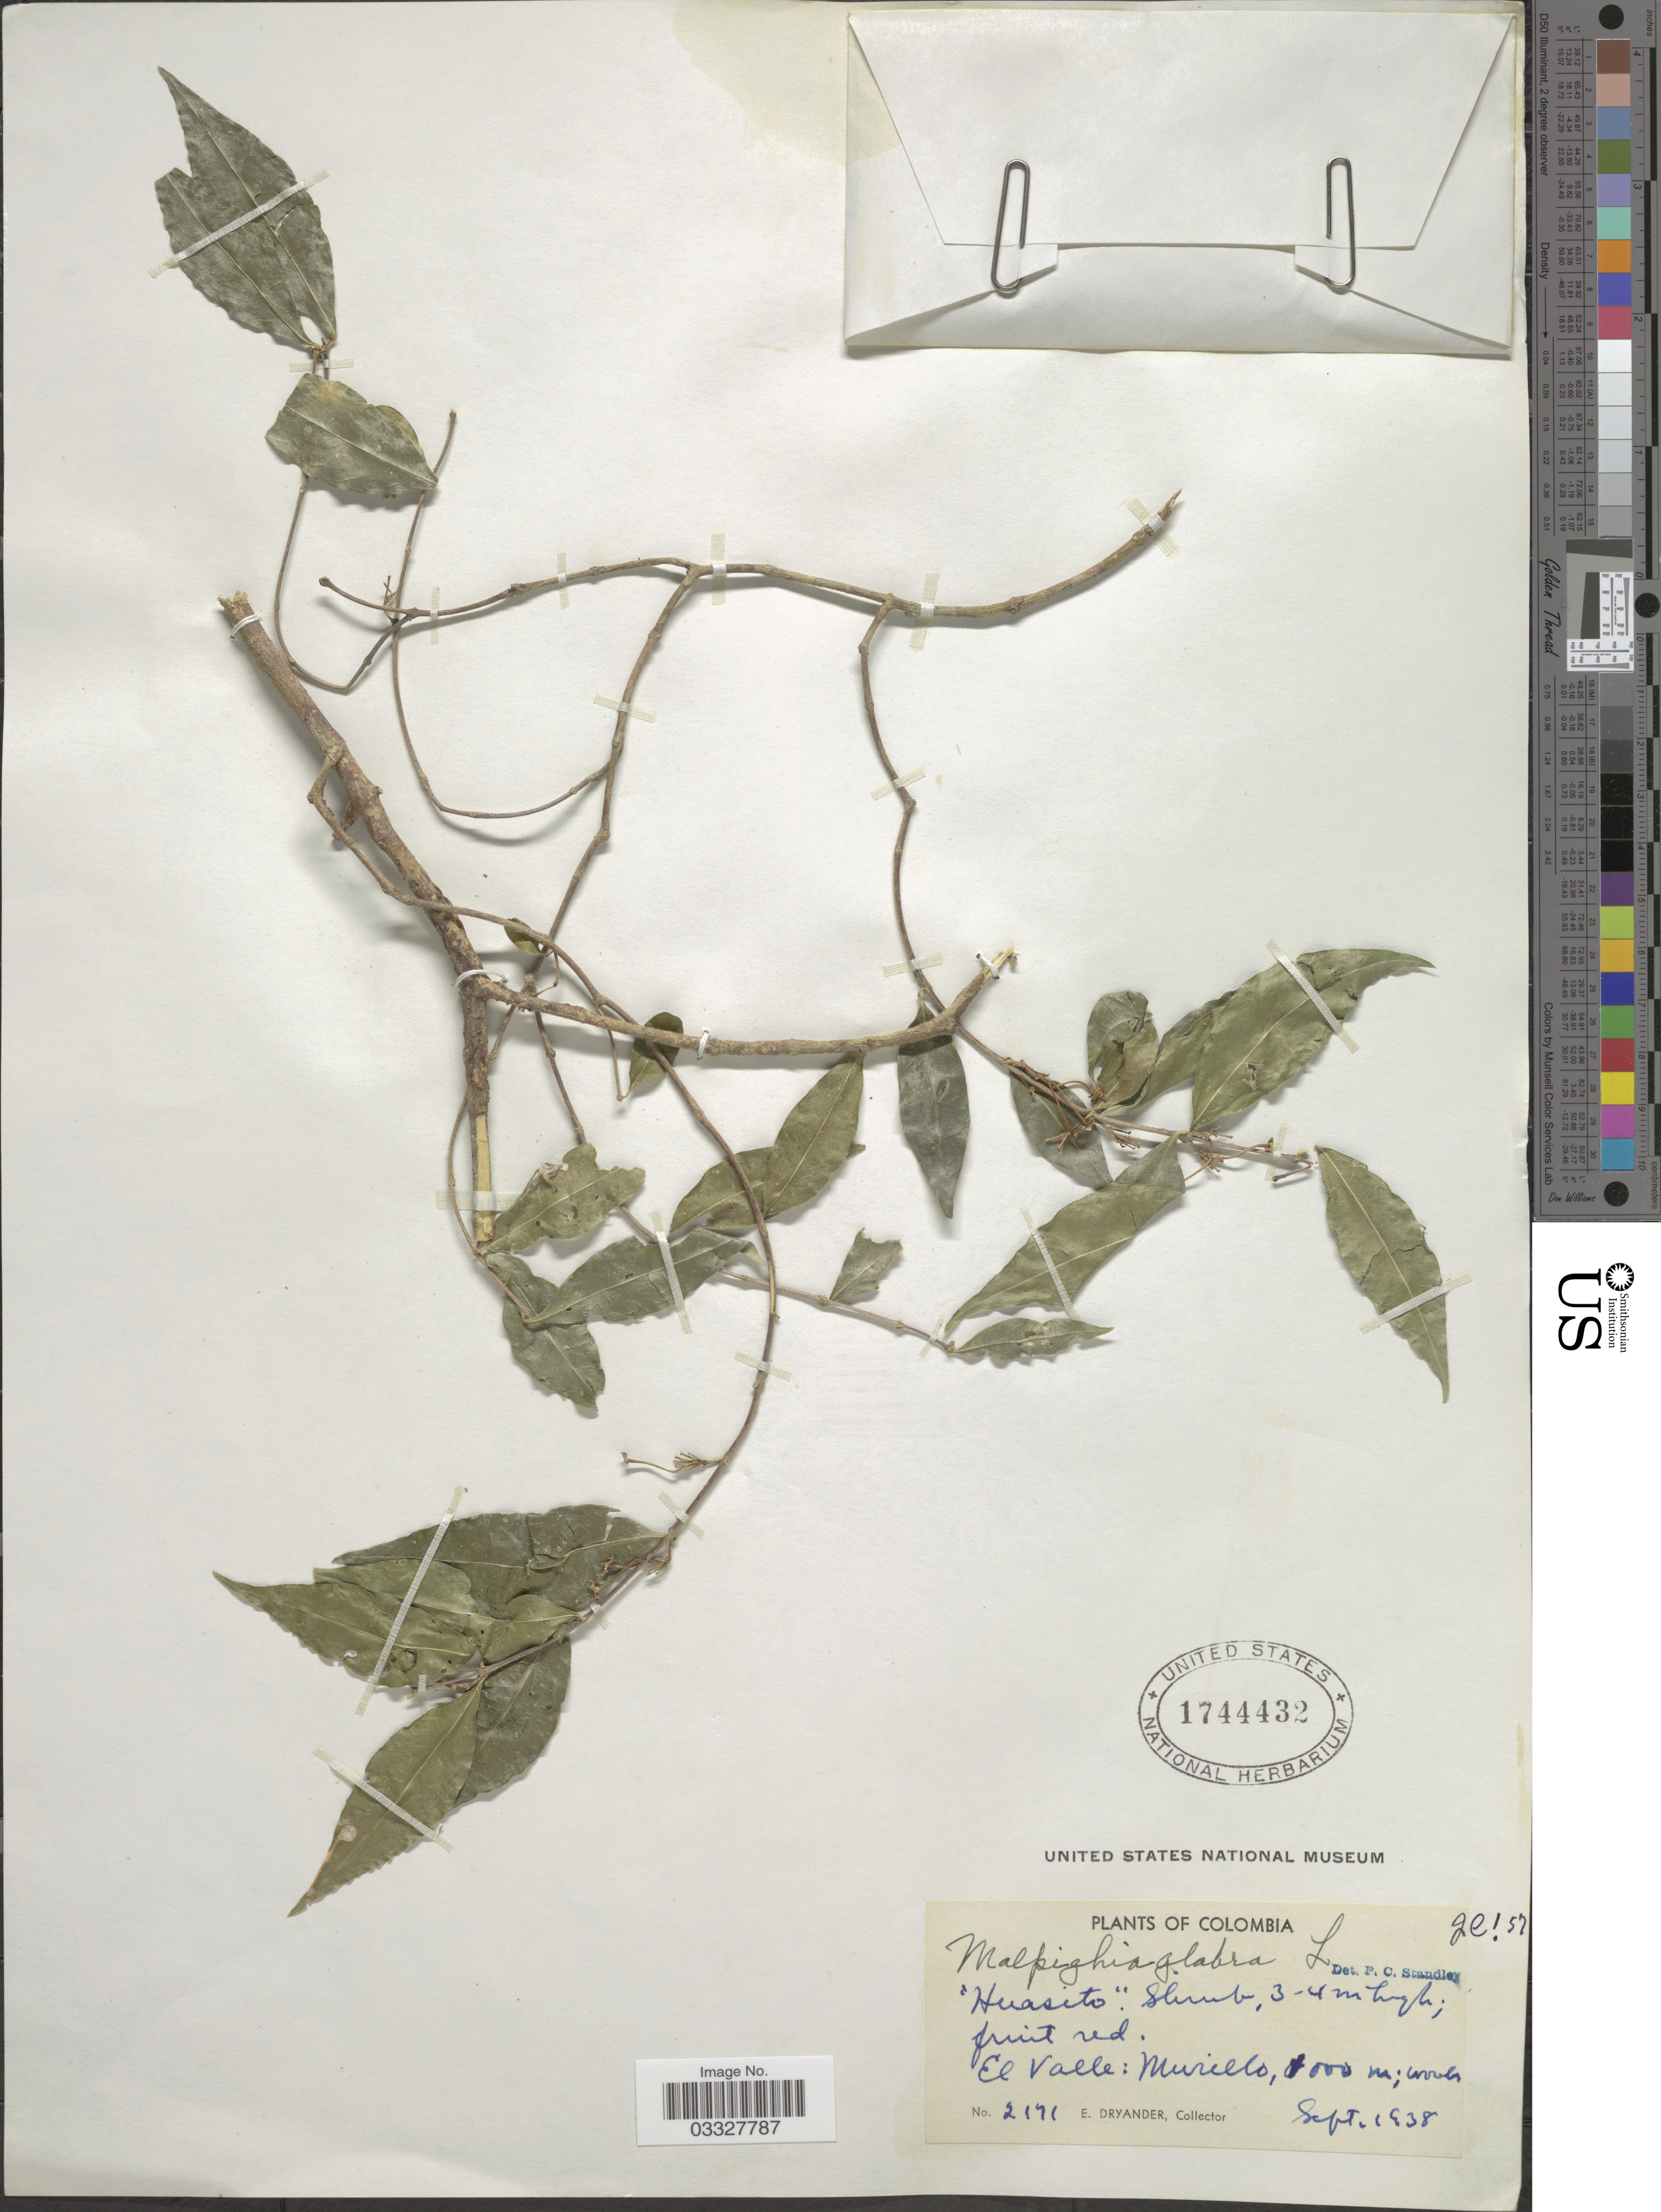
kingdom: Plantae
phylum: Tracheophyta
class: Magnoliopsida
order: Malpighiales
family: Malpighiaceae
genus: Malpighia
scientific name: Malpighia glabra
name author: L.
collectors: E. Dryander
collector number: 2171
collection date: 1938-09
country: Colombia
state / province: Valle del Cauca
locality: El Valle: Murillo.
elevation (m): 1000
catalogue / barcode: US 1744432